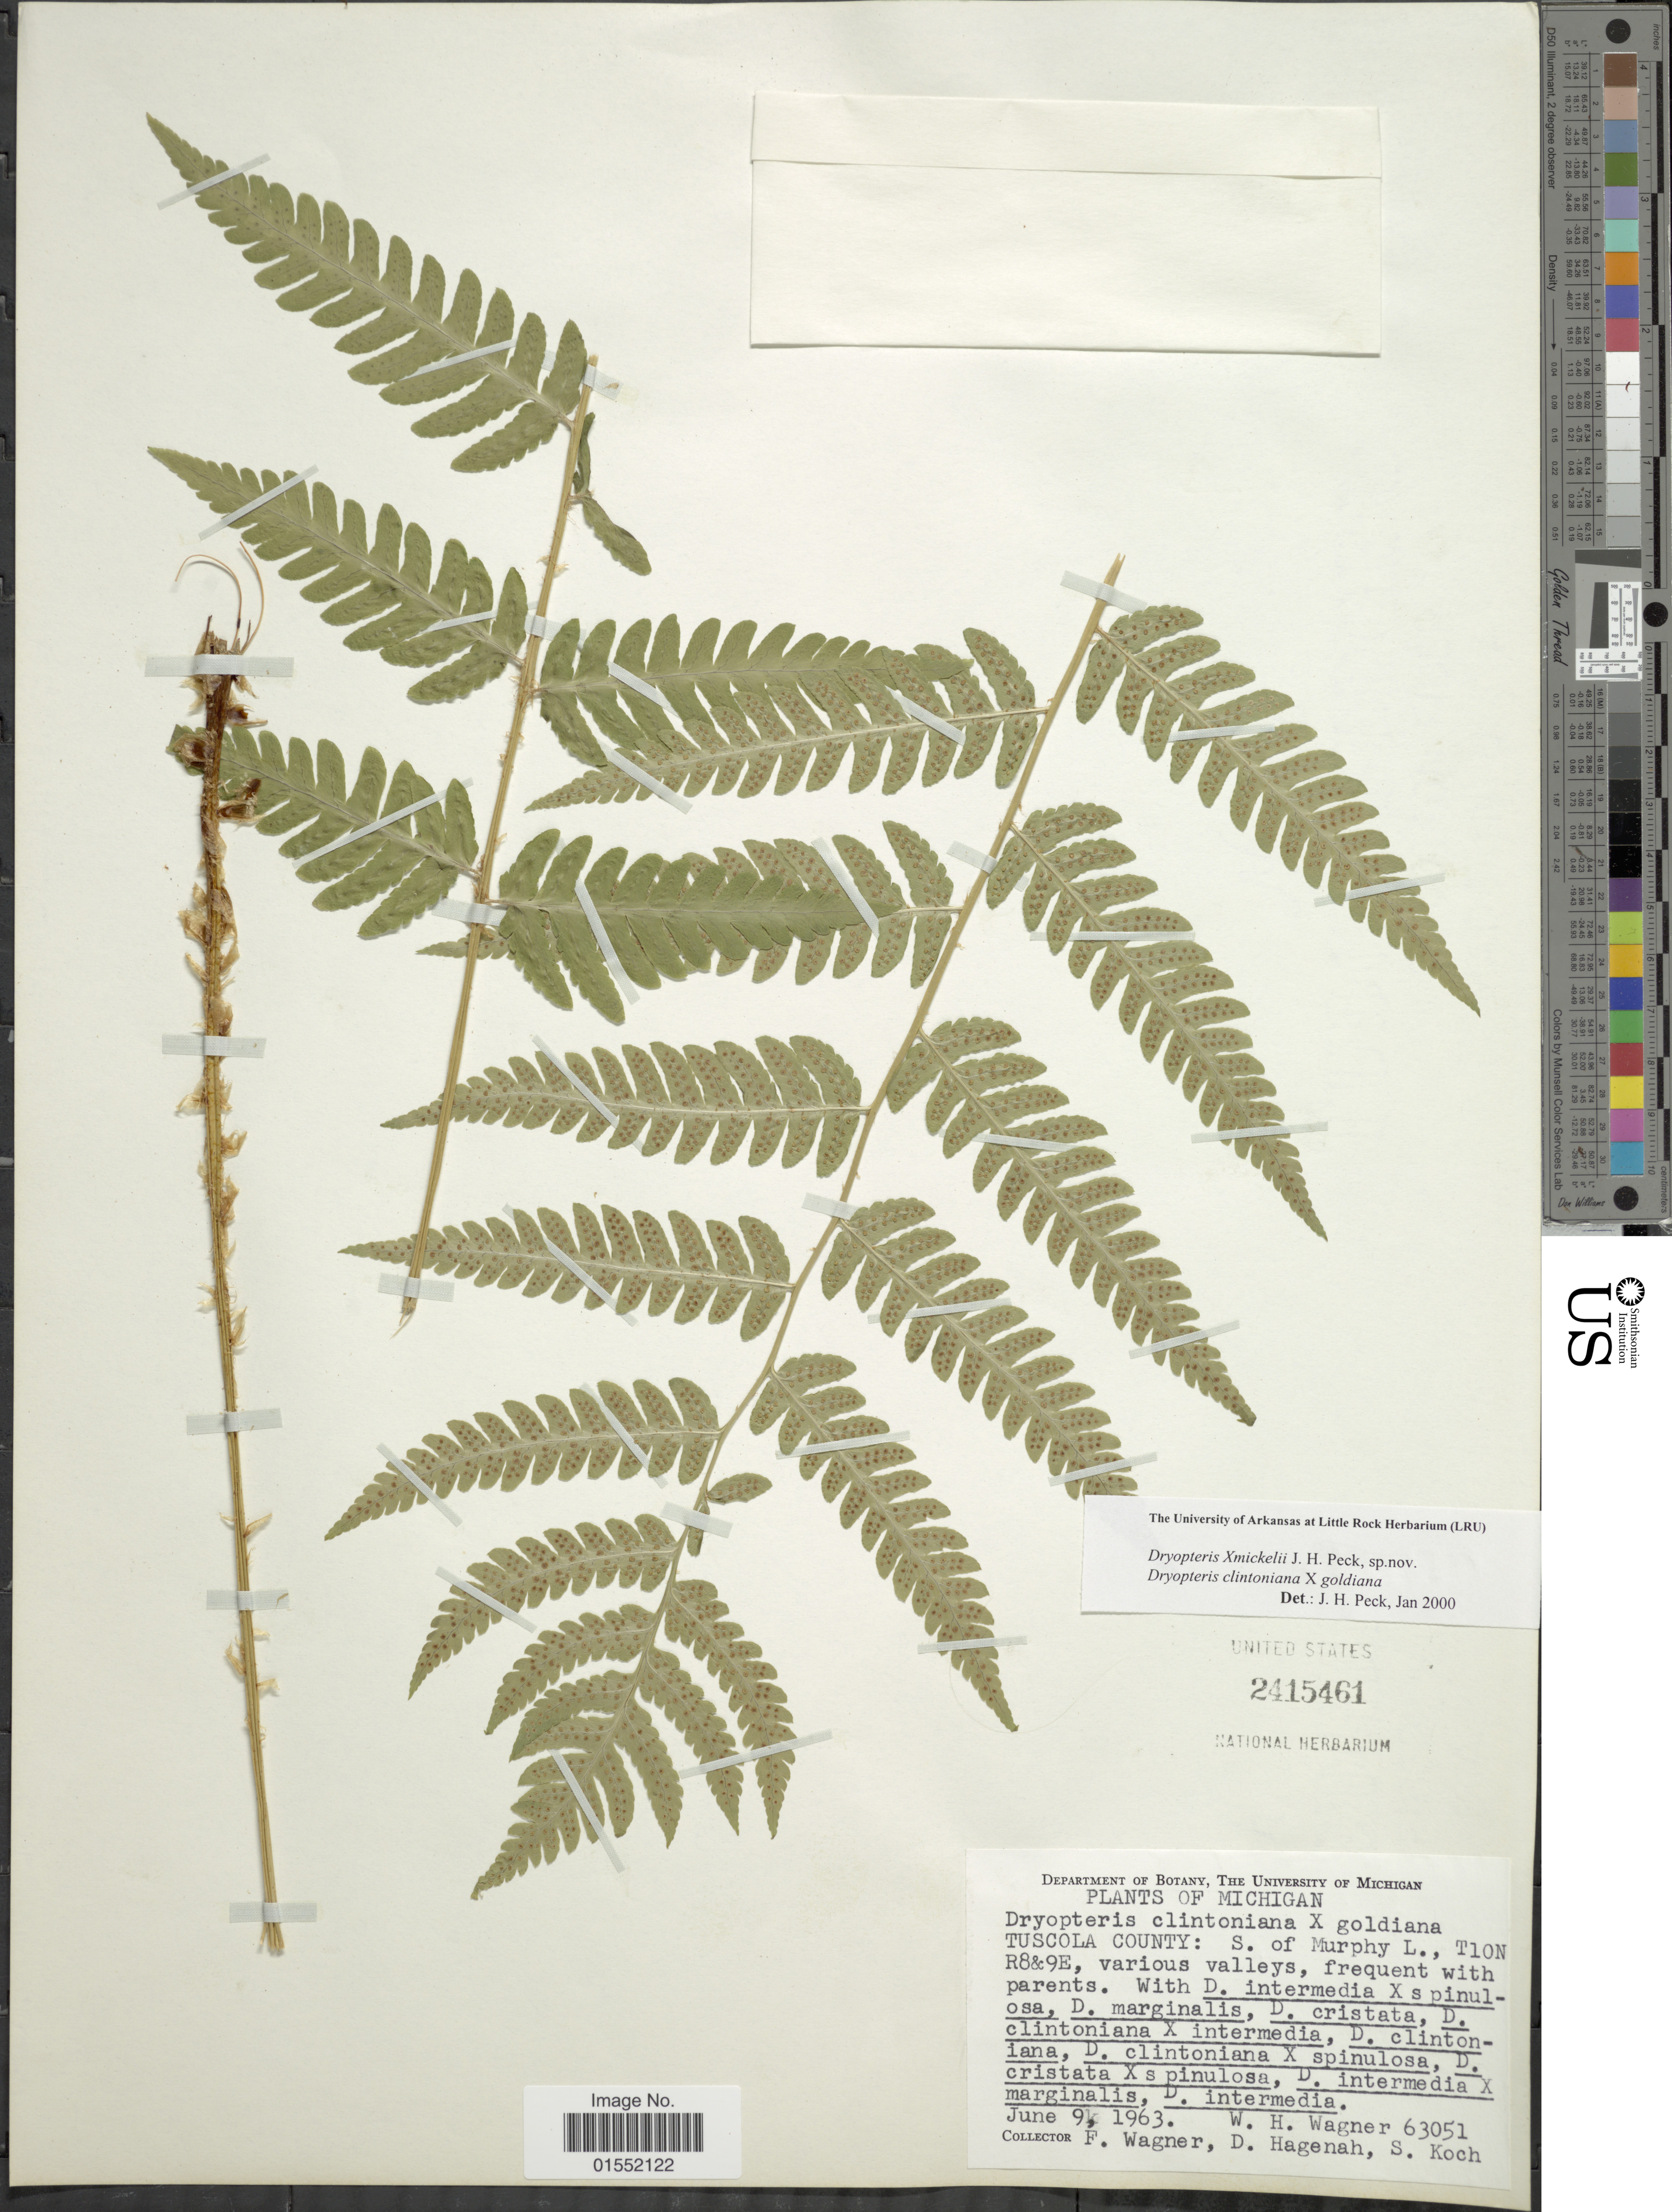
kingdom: Plantae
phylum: Tracheophyta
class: Polypodiopsida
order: Polypodiales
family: Dryopteridaceae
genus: Dryopteris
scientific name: Dryopteris x mickelii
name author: J.H. Peck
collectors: W. H. Wagner, F. Wagner, D. Hagenah & S. Koch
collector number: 63051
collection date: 1963-06-09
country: United States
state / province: Michigan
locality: Tuscola County: S. of Murphy L., T10N R8&9E, various valleys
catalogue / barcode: US 2415461